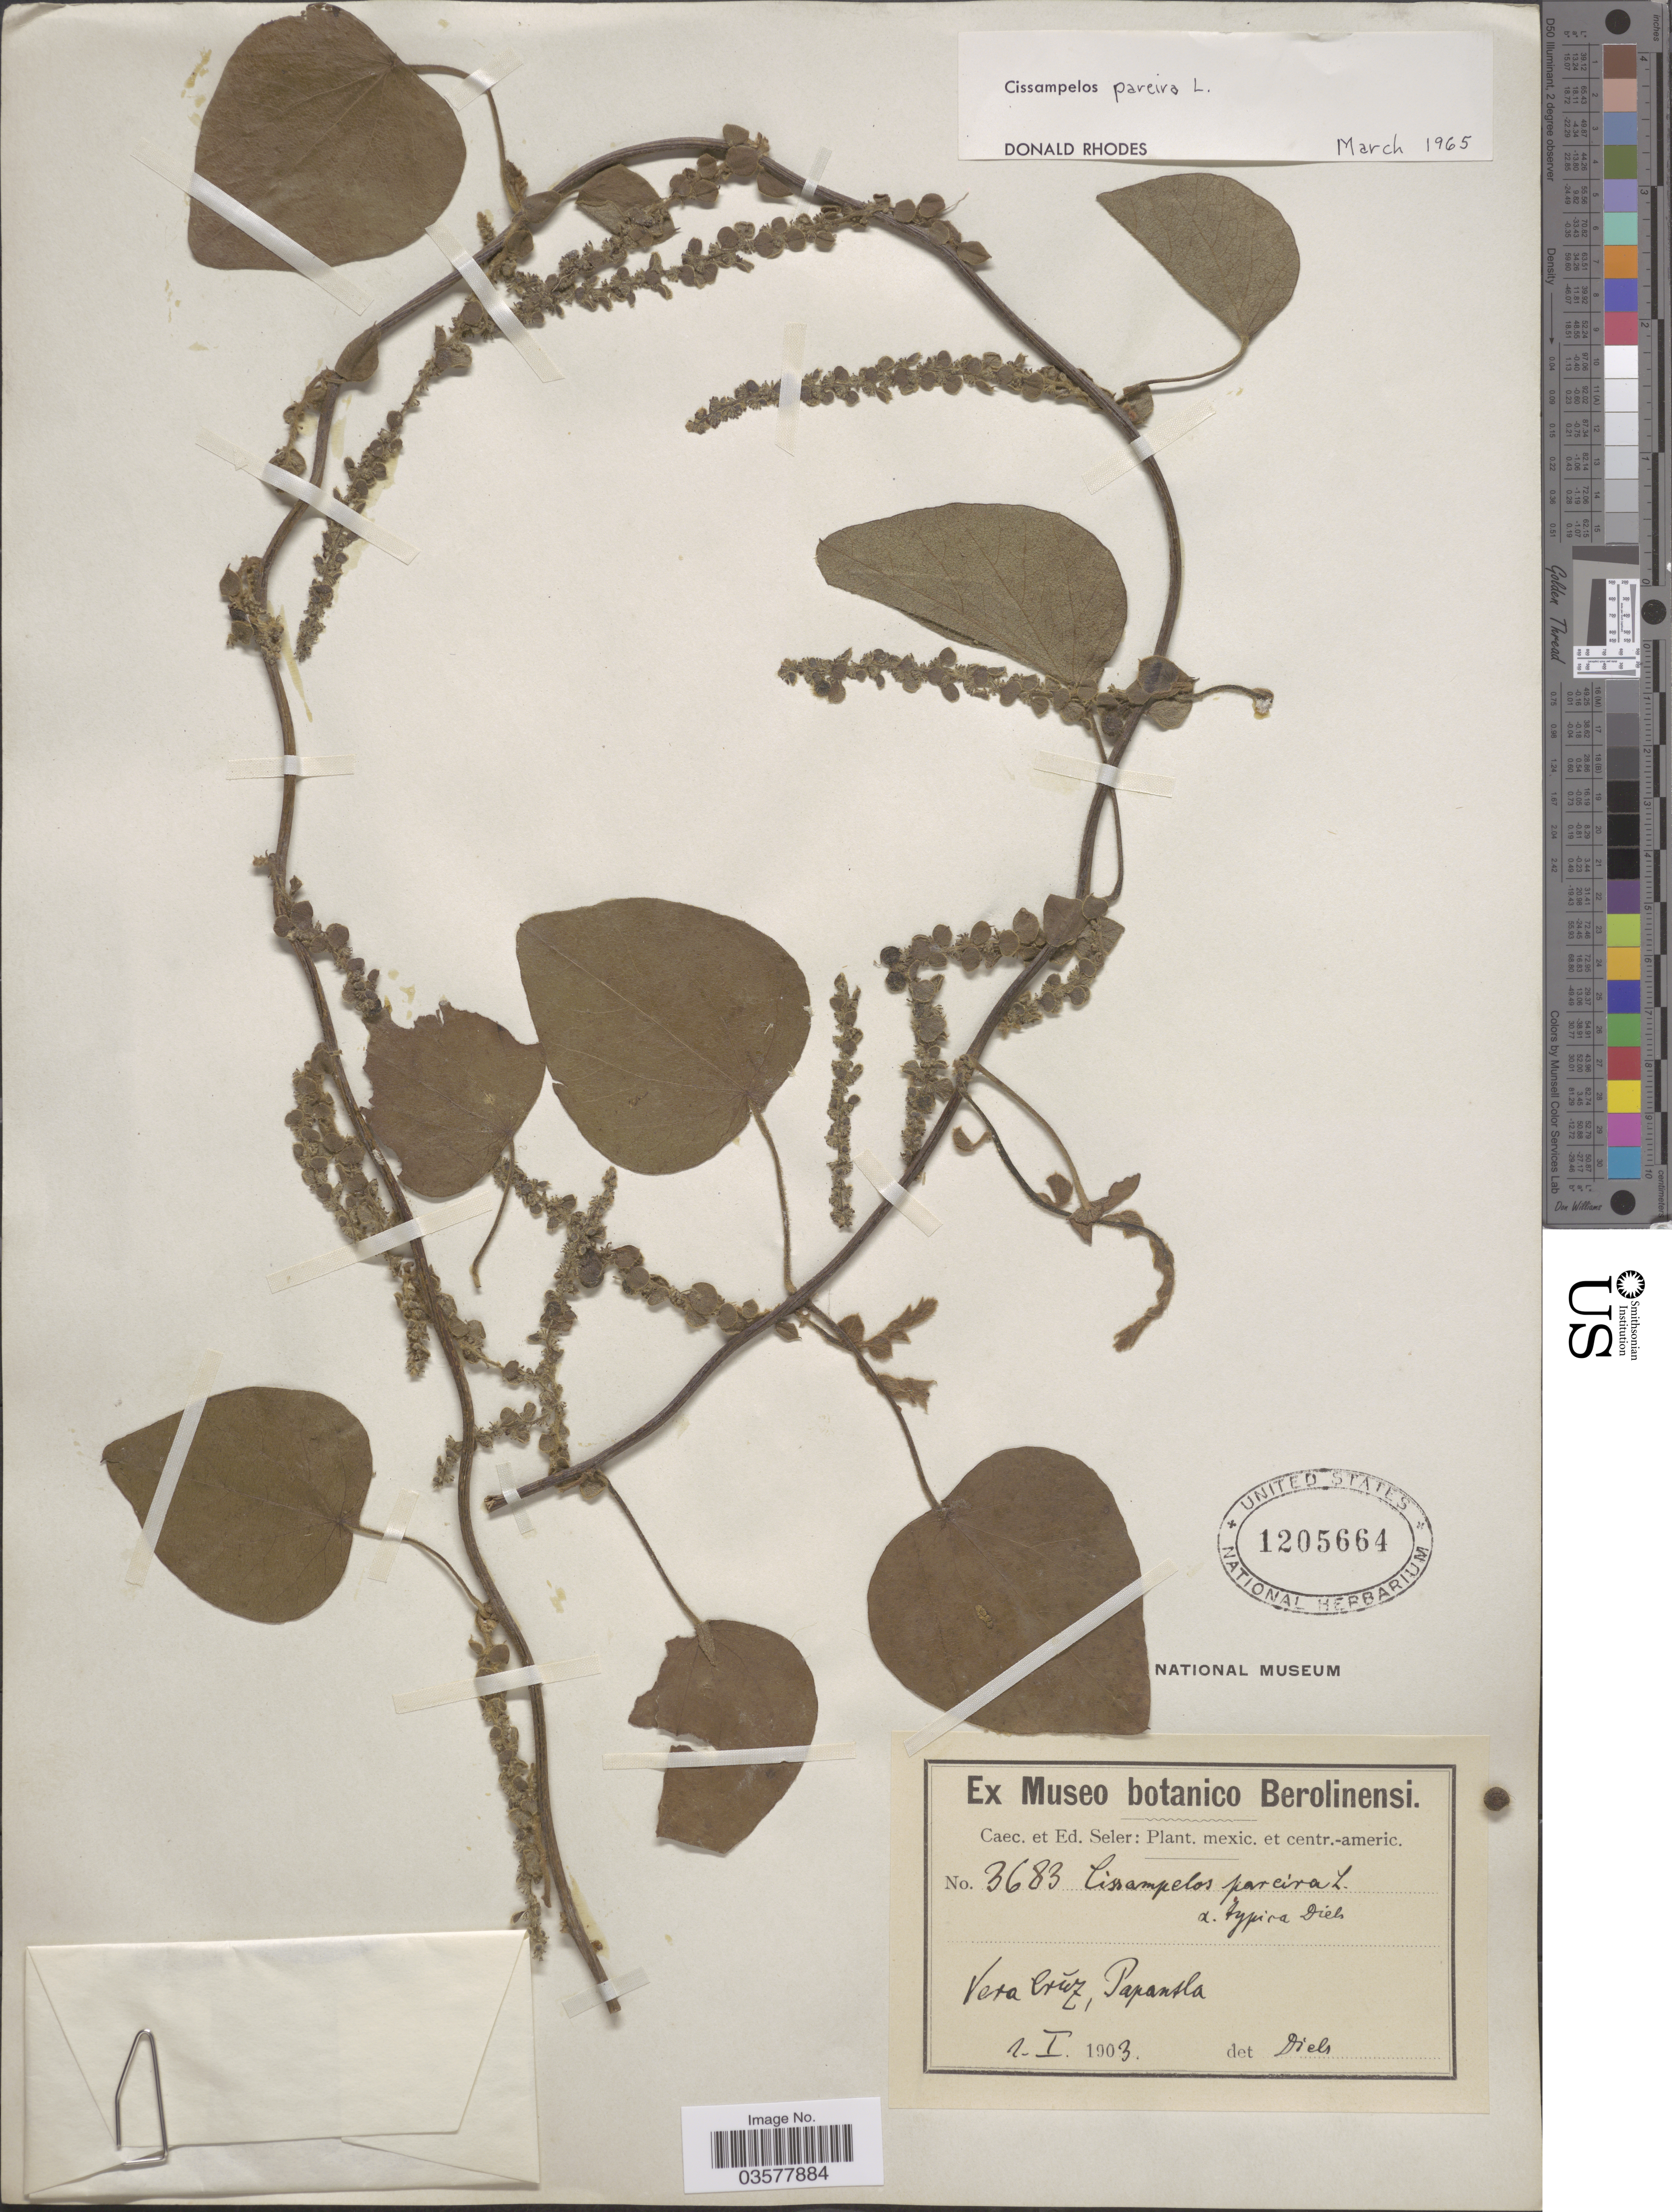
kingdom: Plantae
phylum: Tracheophyta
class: Magnoliopsida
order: Ranunculales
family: Menispermaceae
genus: Cissampelos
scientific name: Cissampelos pareira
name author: L.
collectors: ex Caec. et Ed Seler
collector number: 3683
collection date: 1903-01-02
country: Mexico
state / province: Veracruz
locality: Vera Crúz, Papantla.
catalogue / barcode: US 1205664